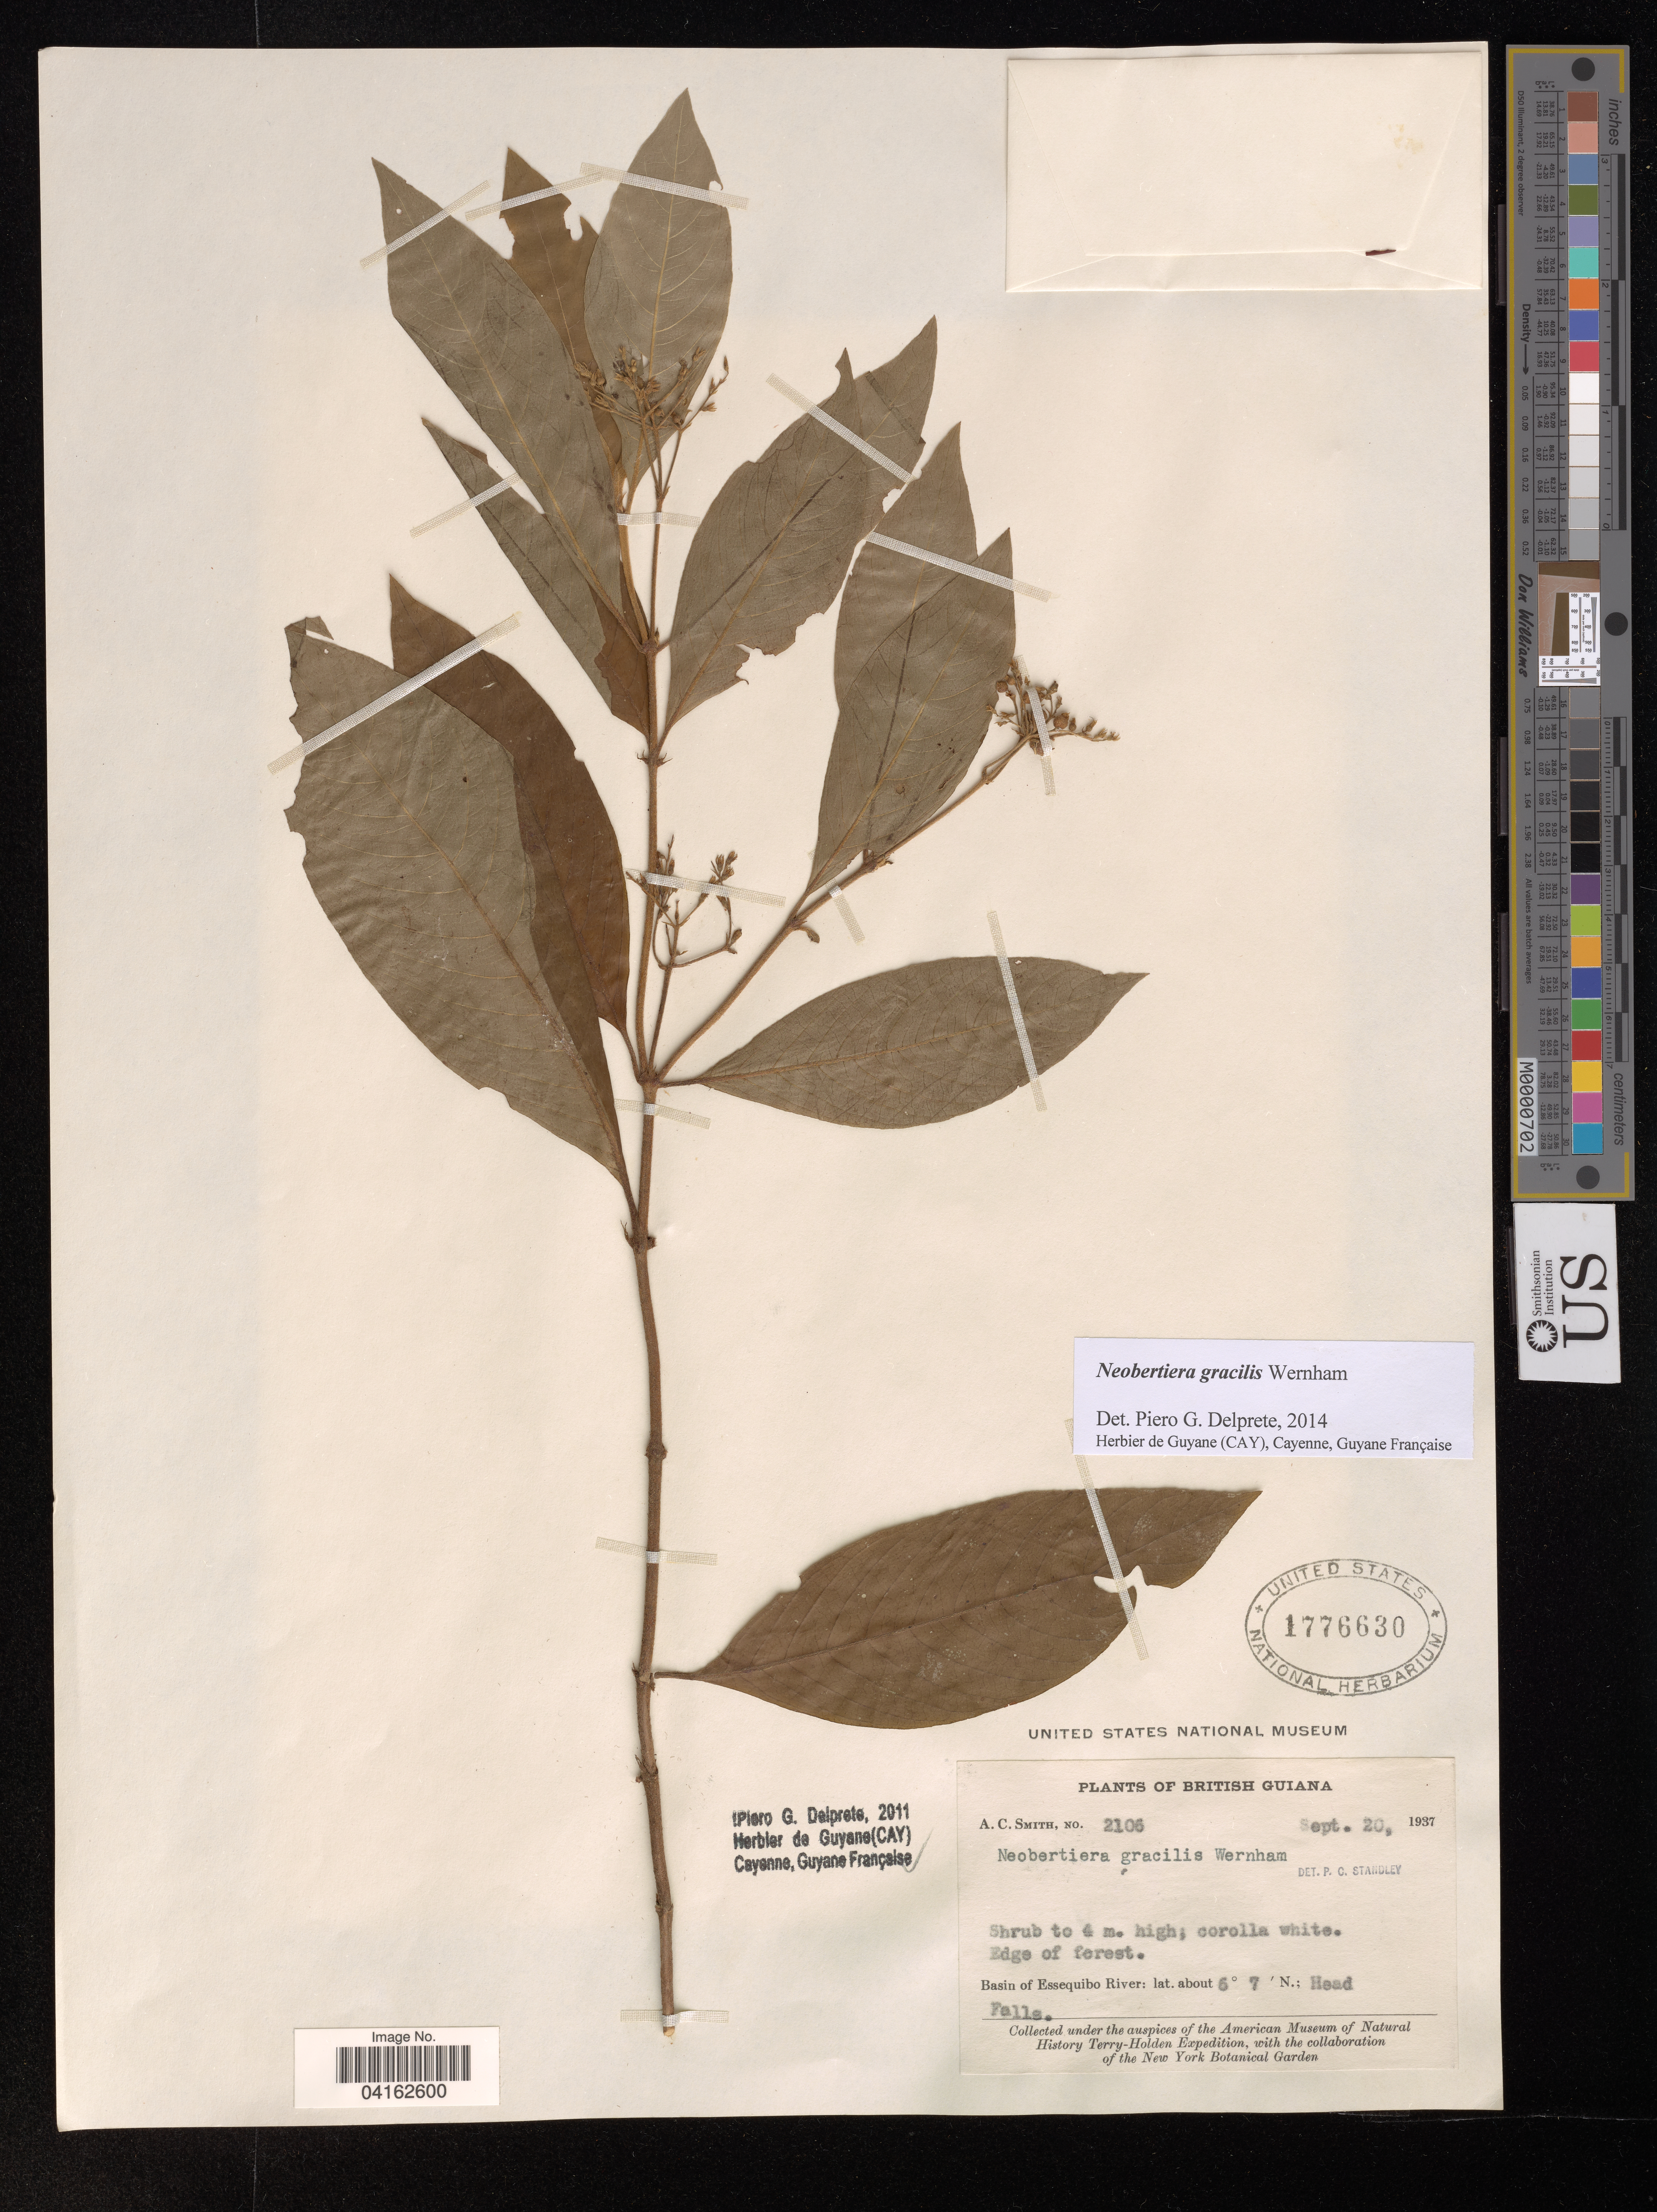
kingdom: Plantae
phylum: Tracheophyta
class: Magnoliopsida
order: Gentianales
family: Rubiaceae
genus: Neobertiera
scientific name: Neobertiera gracilis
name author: Wernham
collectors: A. C. Smith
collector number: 2106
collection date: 1937-09-20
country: Guyana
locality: British Guiana. Basin of Essequibo River. Head Falls.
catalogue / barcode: US 1776630